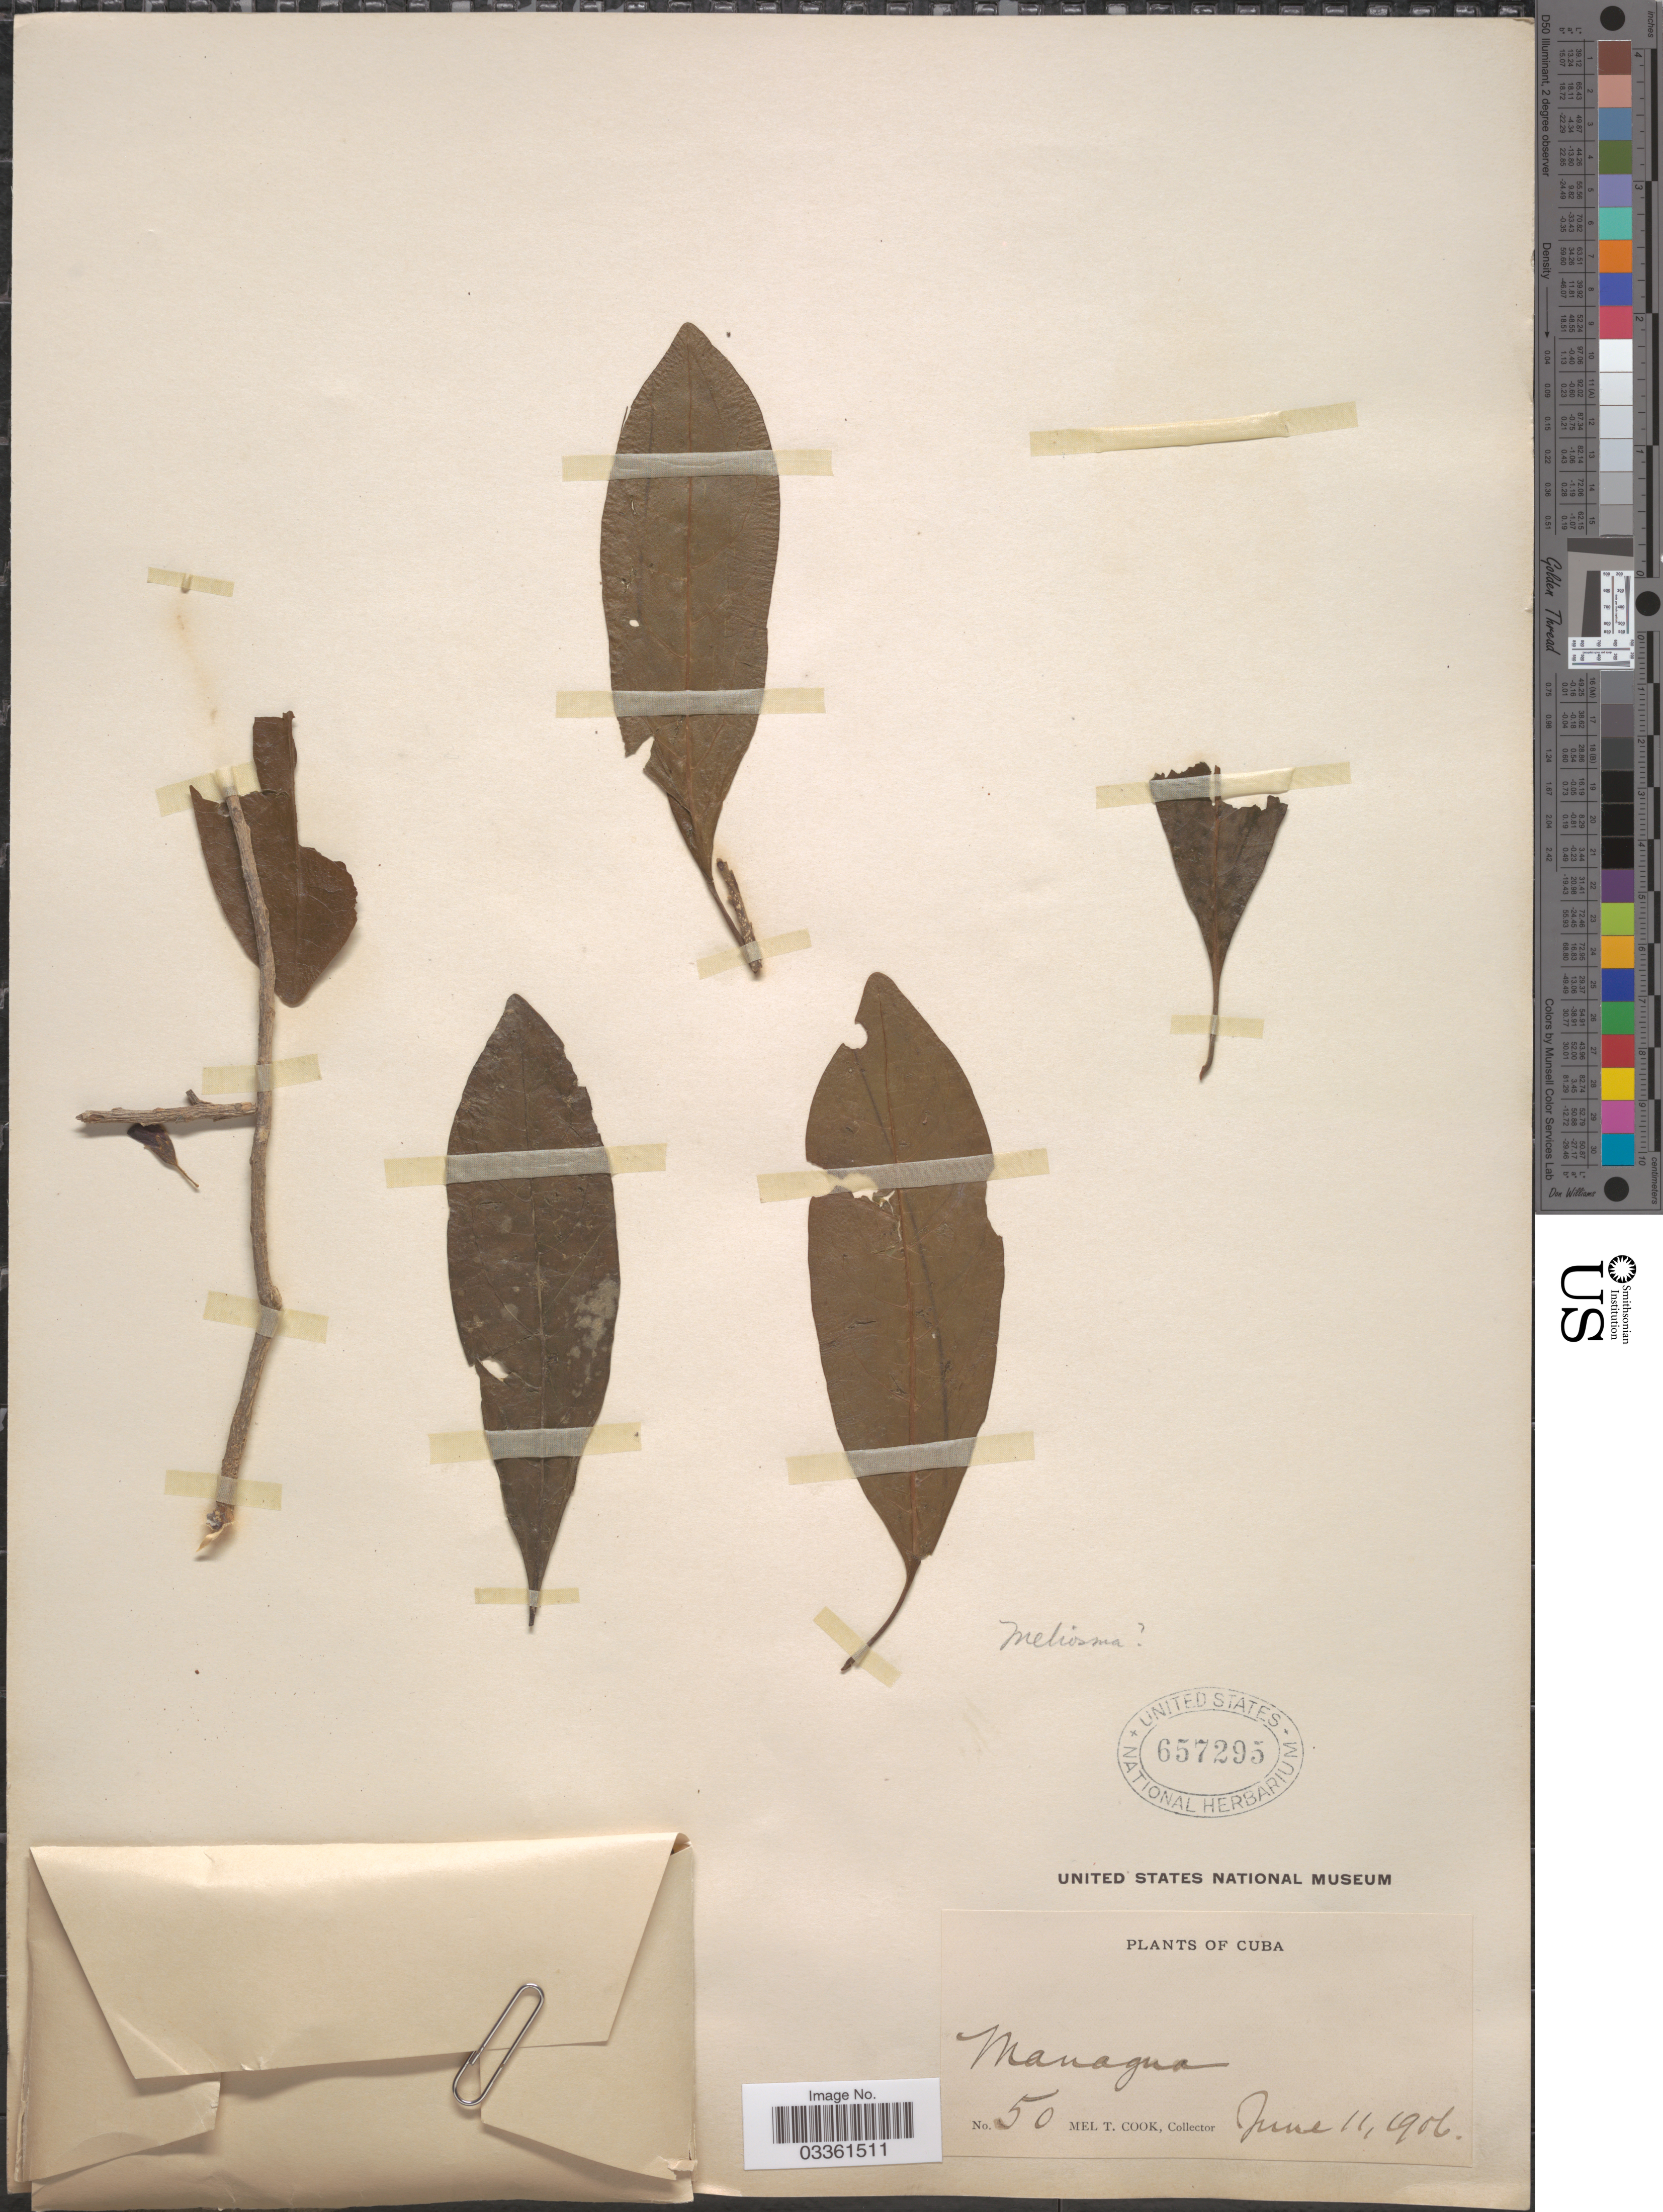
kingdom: Plantae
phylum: Tracheophyta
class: Magnoliopsida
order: Proteales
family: Sabiaceae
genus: Meliosma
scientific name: Meliosma sp.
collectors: M. T. Cook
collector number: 50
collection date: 1906-06-11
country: Cuba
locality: Managua.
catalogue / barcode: US 657295